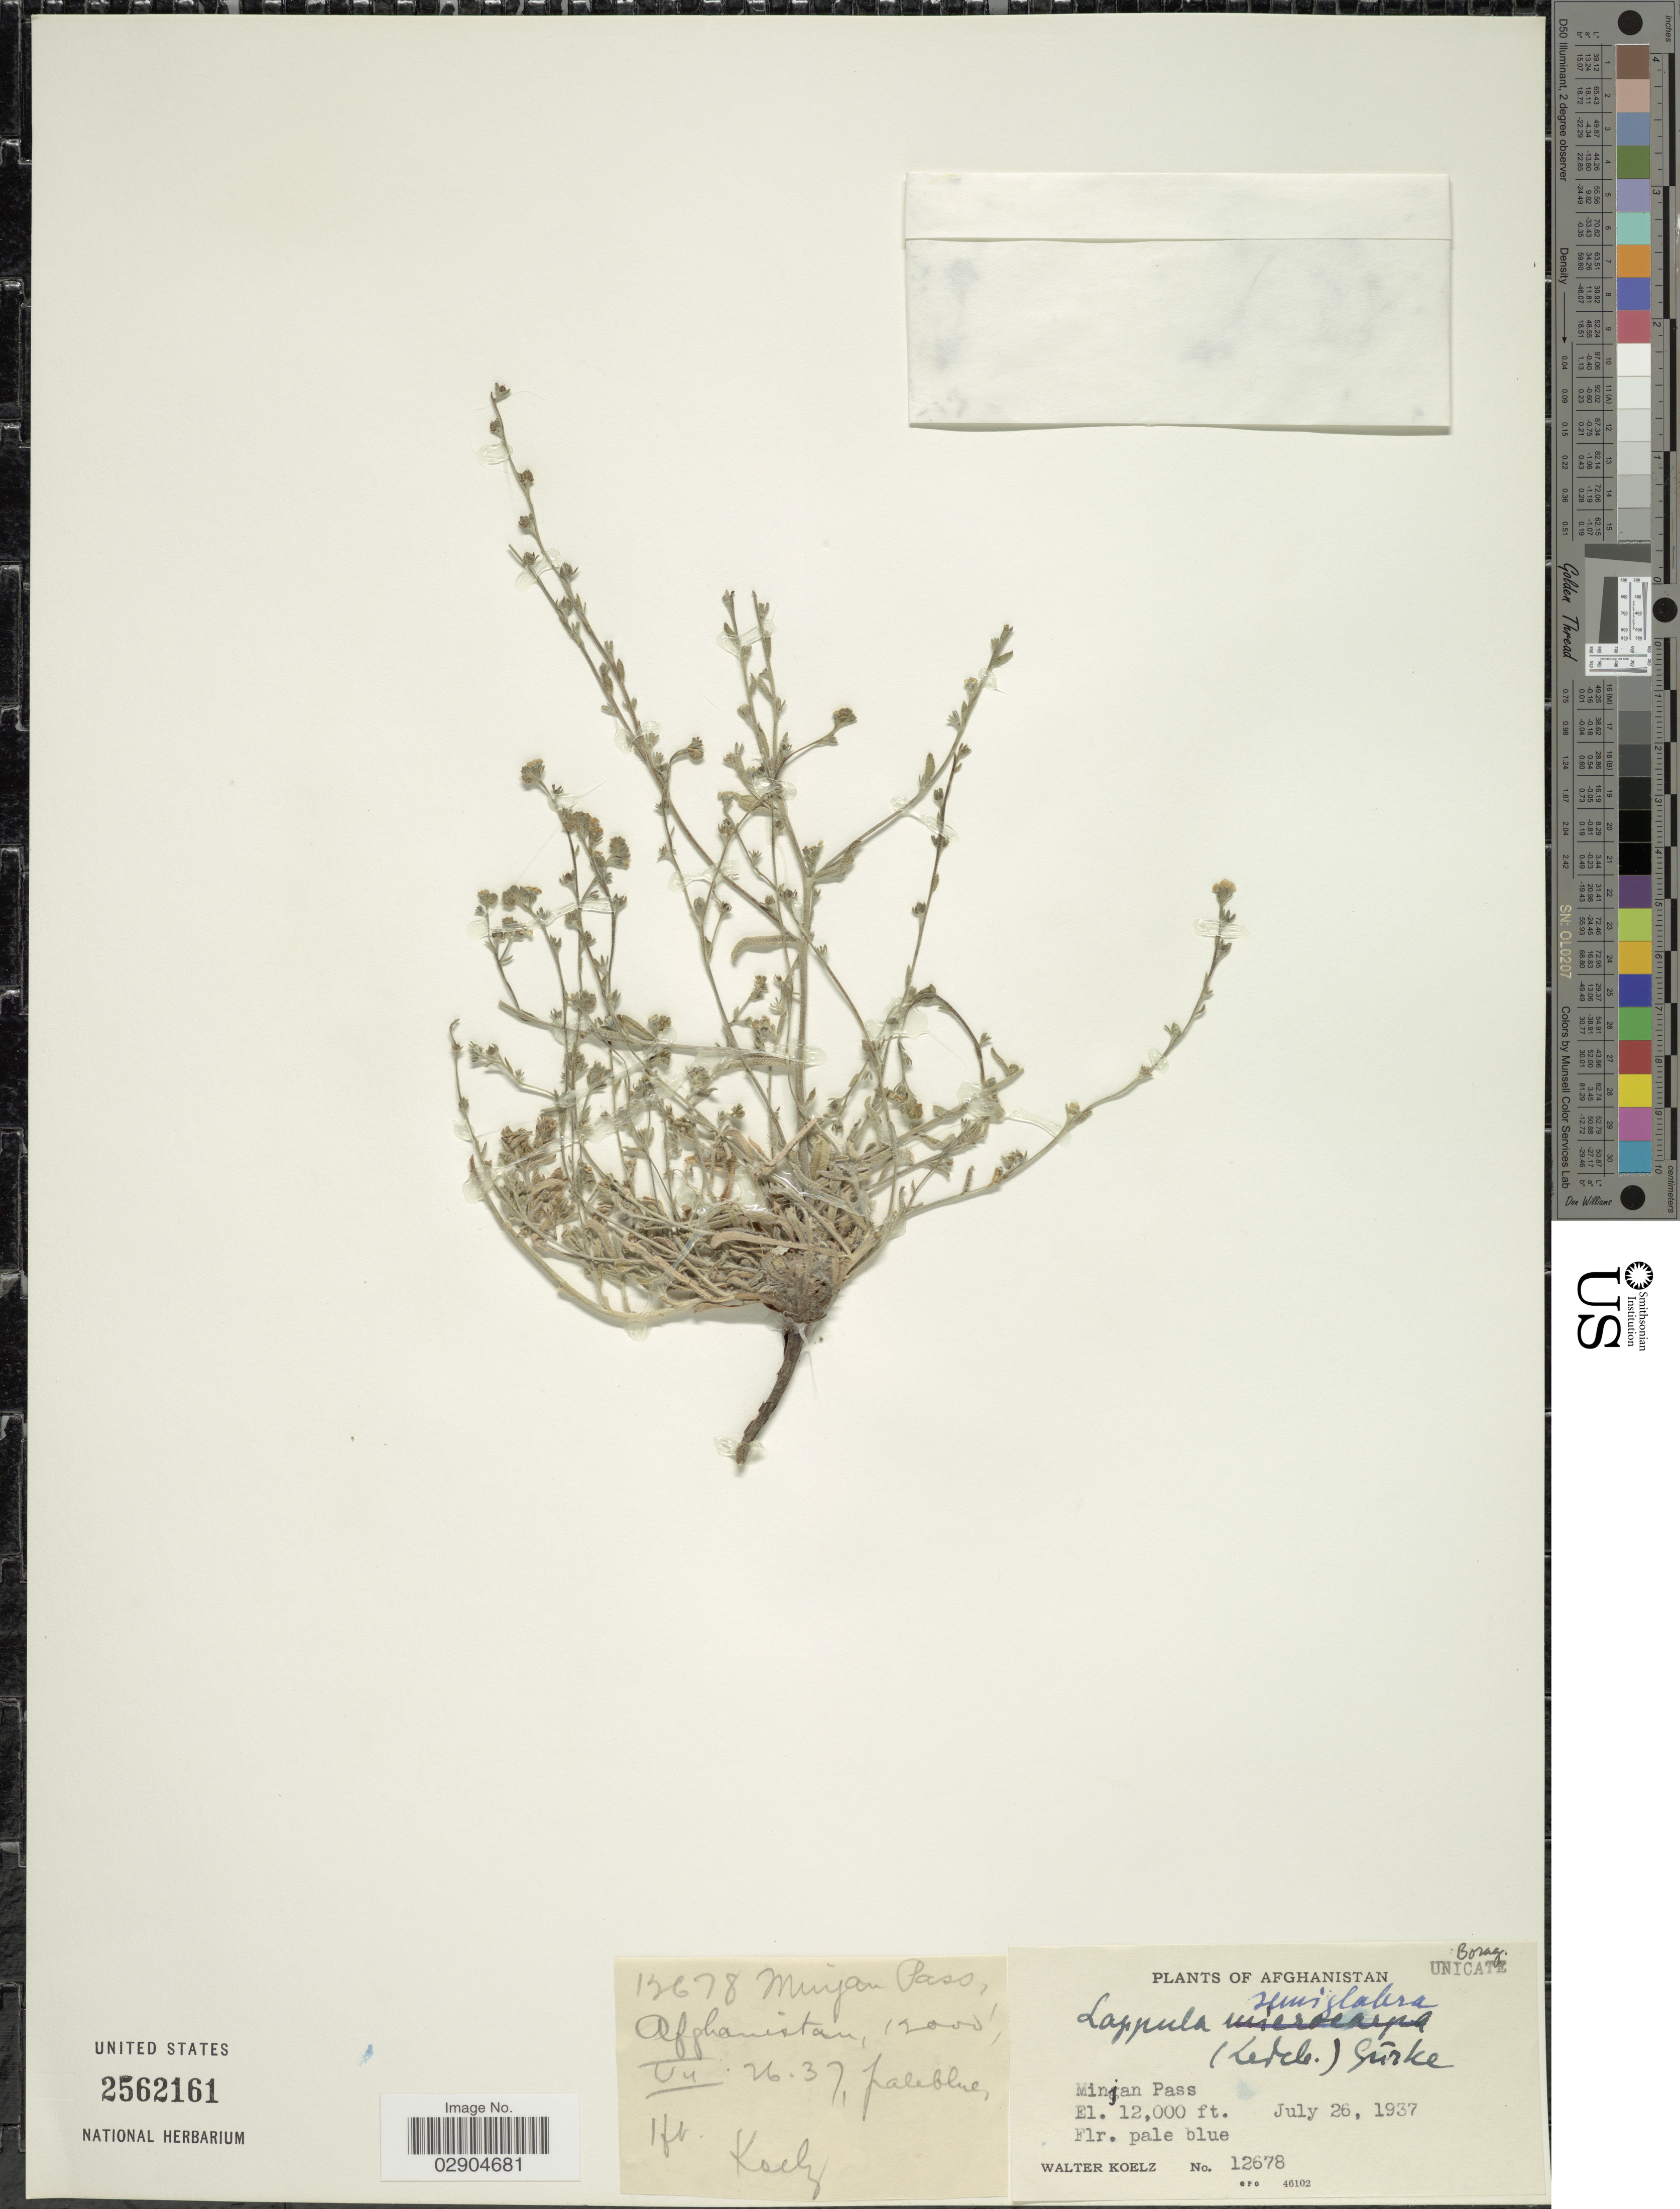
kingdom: Plantae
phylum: Tracheophyta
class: Magnoliopsida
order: Boraginales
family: Boraginaceae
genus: Lappula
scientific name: Lappula marginata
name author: (M. Bieb.) Gürke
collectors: W. N. Koelz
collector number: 12678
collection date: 1937-07-26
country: Afghanistan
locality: Minjan Pass.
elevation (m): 3658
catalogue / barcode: US 2562161